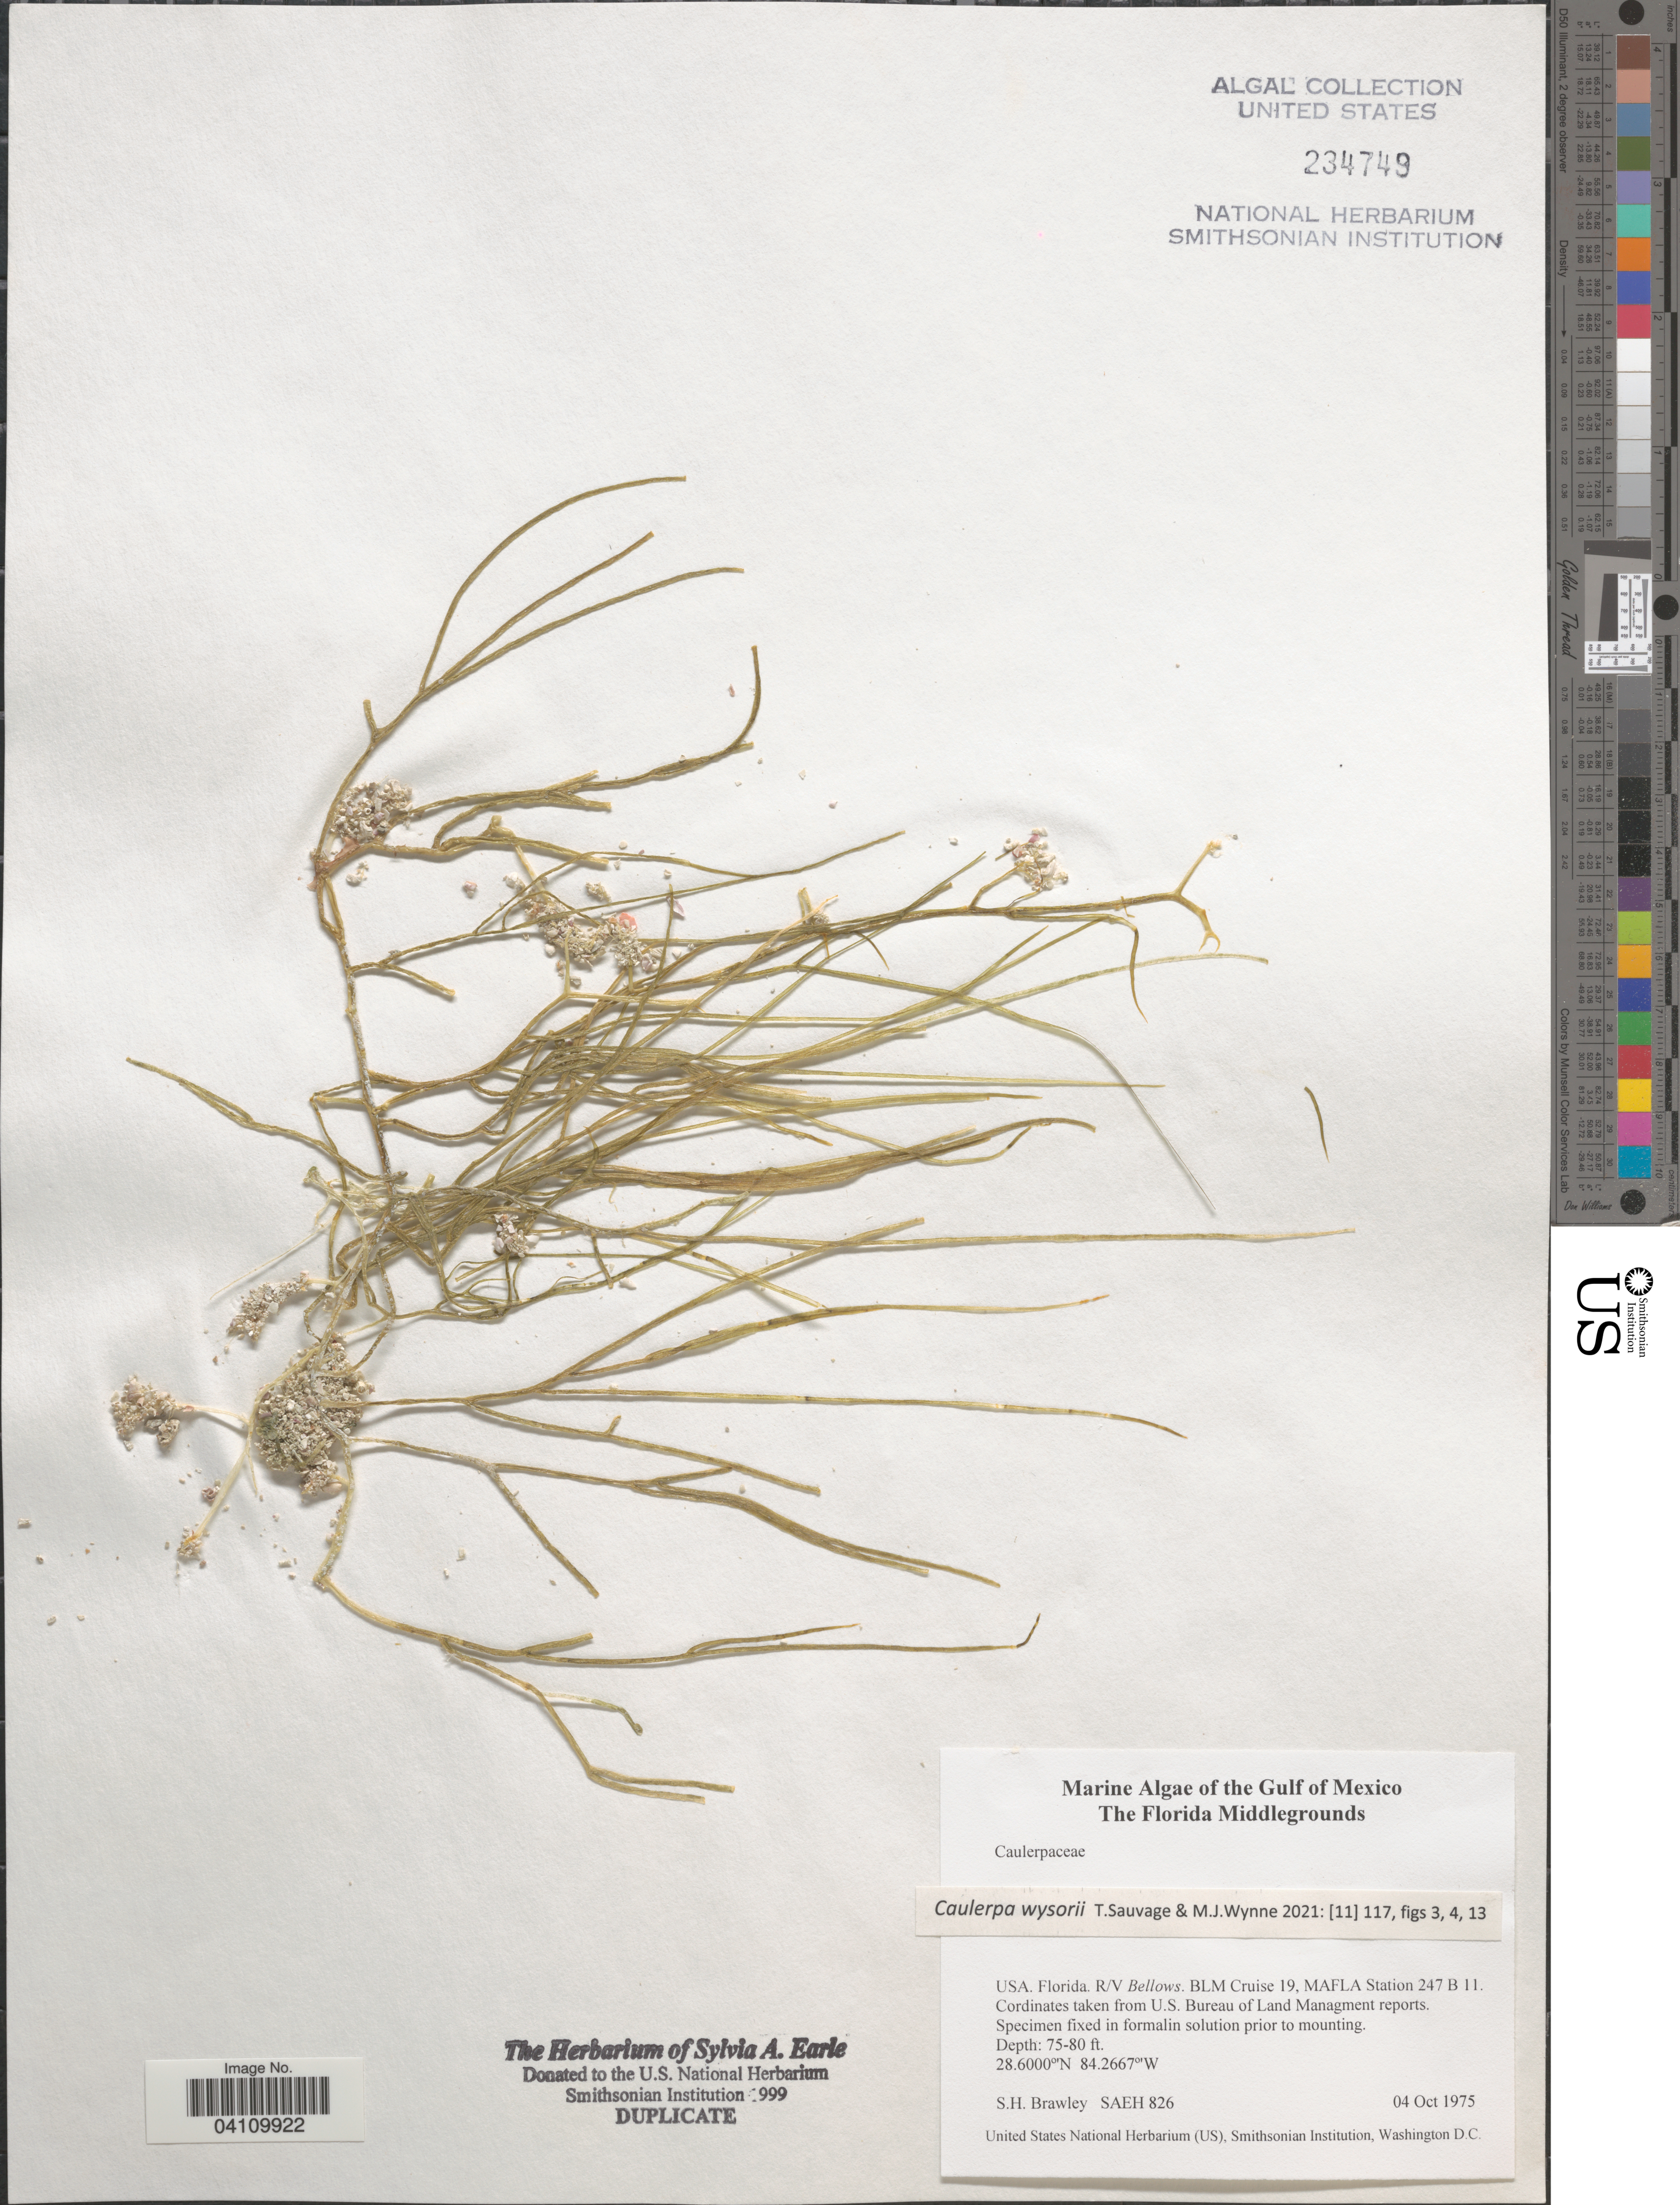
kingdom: Plantae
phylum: Chlorophyta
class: Ulvophyceae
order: Bryopsidales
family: Caulerpaceae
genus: Caulerpa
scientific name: Caulerpa wysorii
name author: Sauvage & M.J. Wynne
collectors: S. Brawley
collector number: SAEH 826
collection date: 1975-10-04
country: United States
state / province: Florida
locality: The Gulf of Mexico. The Florida Middlegrounds. R/V Bellows. BLM Cruise 19, MAFLA Station 247 B 11. Cordinates taken from U.S. Bureau of Land Managment reports [unsure placement].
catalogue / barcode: US 234749